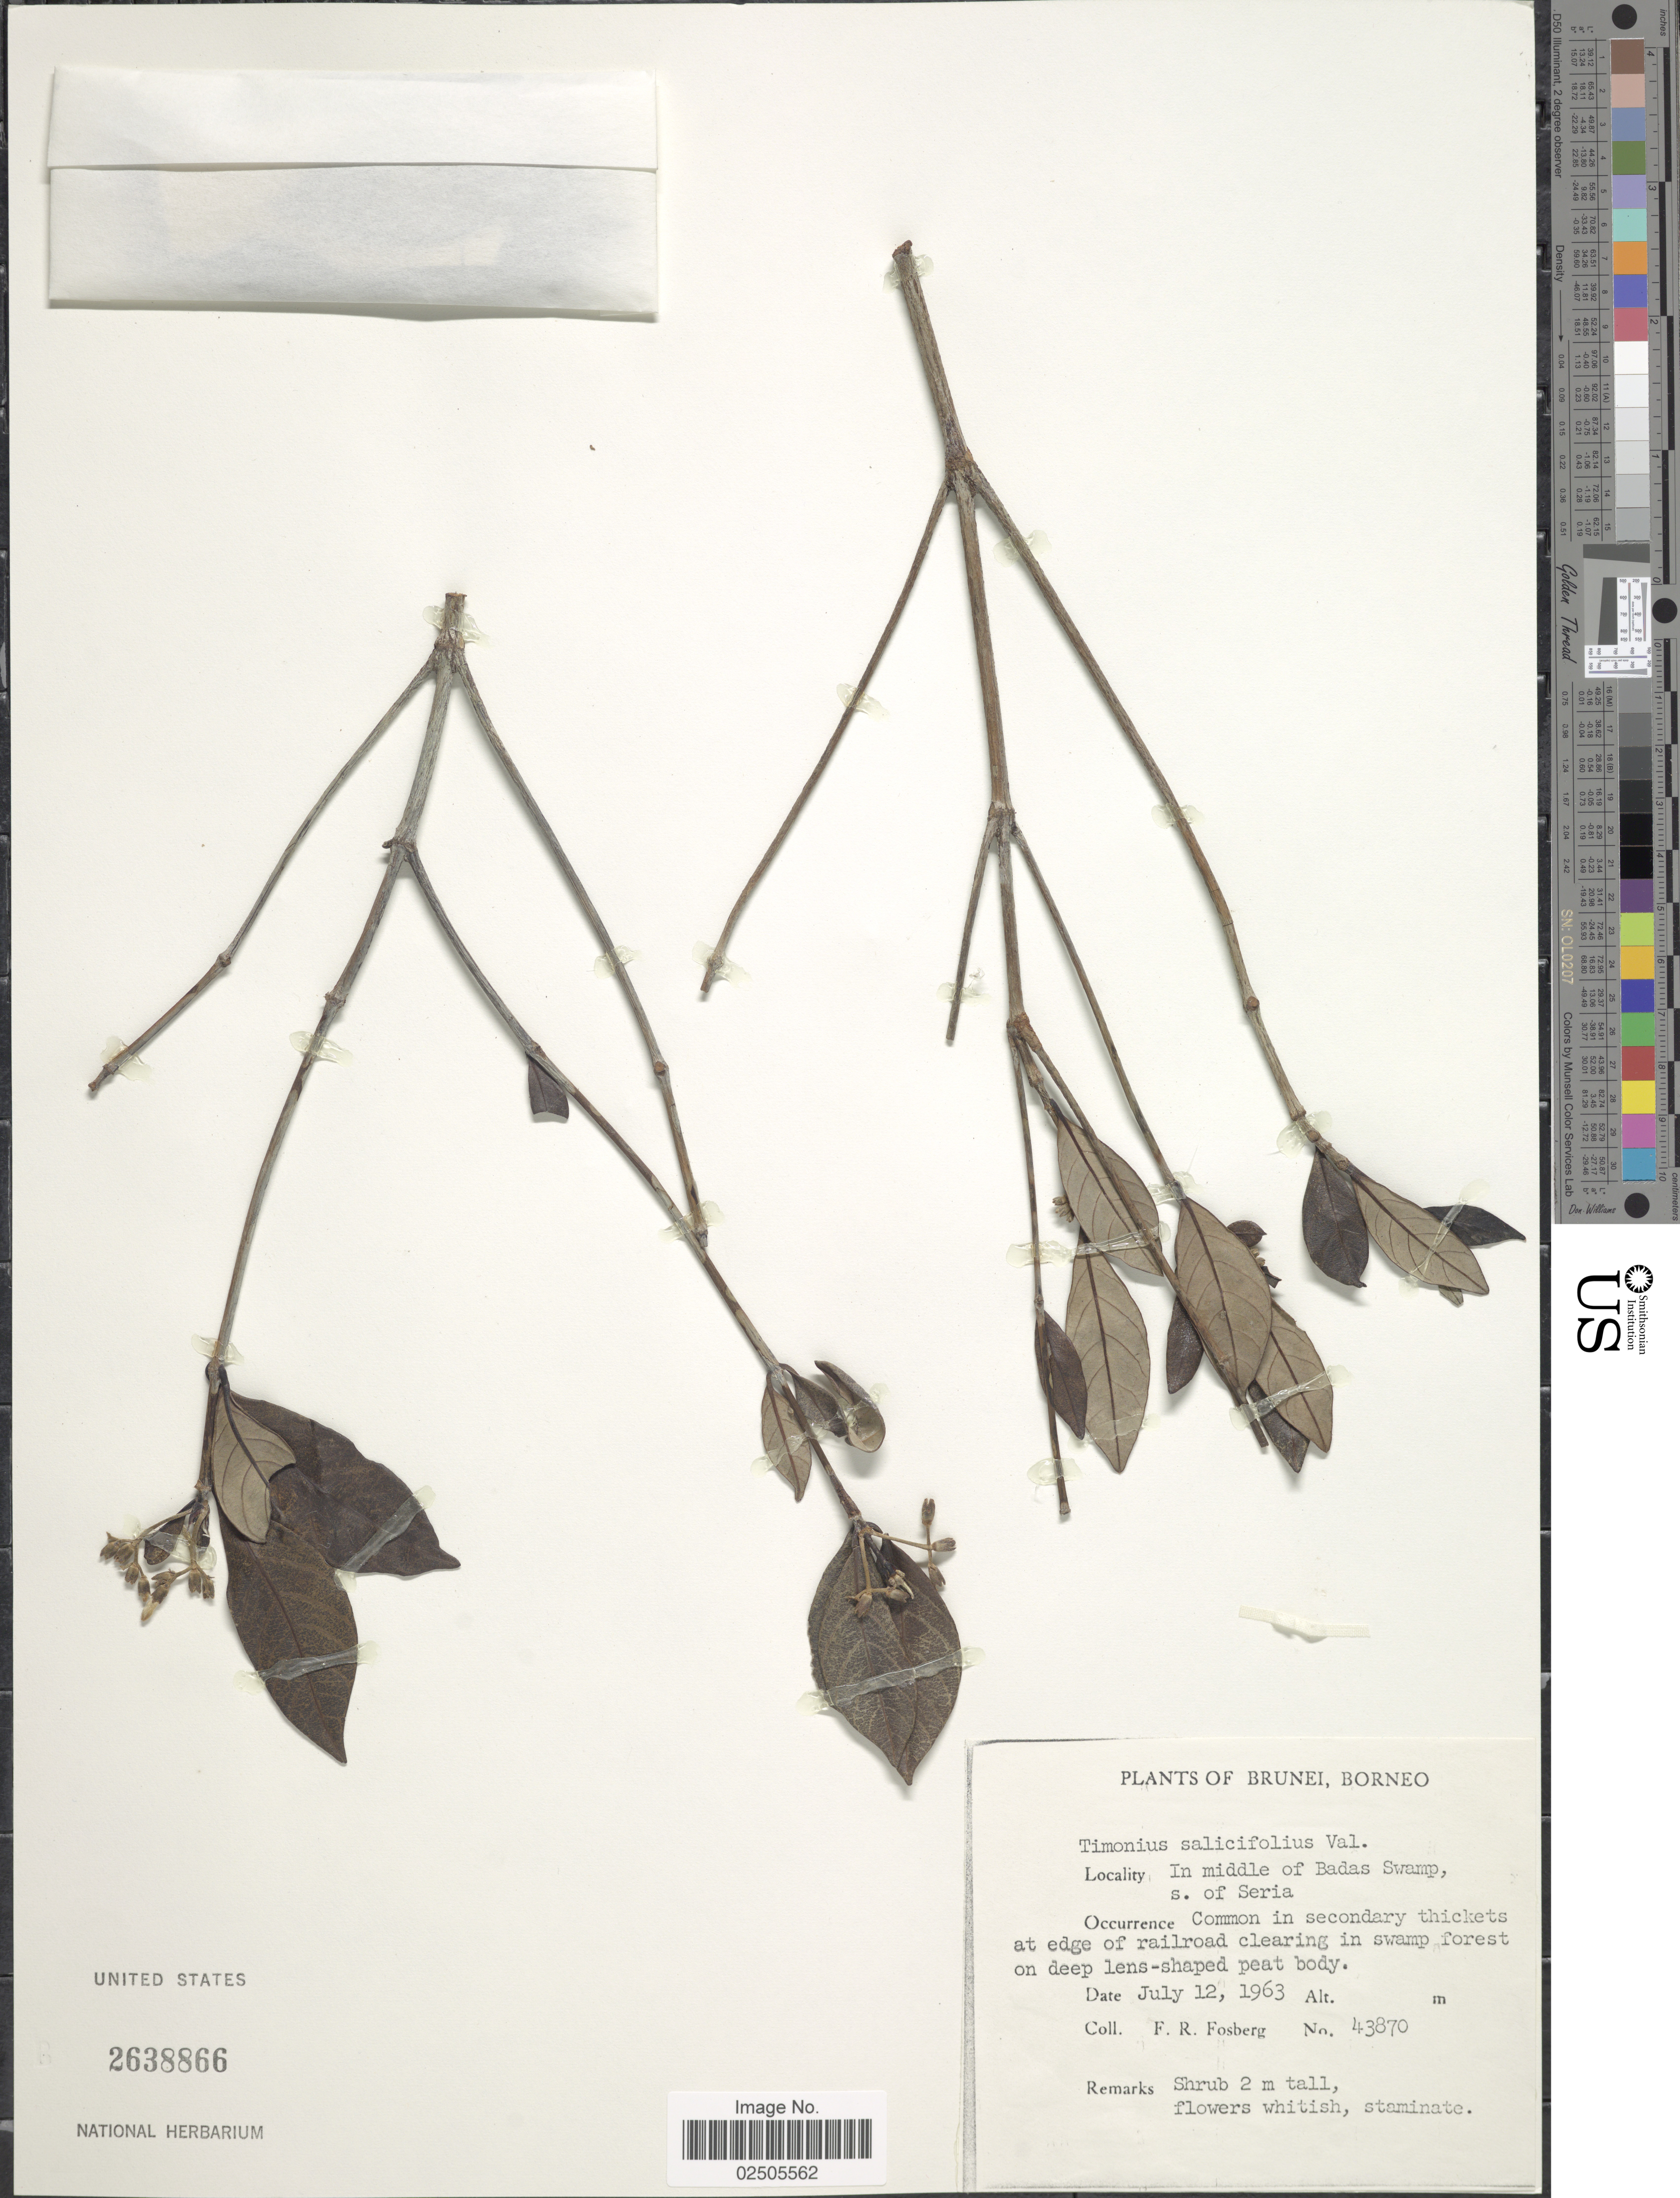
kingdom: Plantae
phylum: Tracheophyta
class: Magnoliopsida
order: Gentianales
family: Rubiaceae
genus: Timonius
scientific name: Timonius salicifolius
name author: Valeton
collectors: F. R. Fosberg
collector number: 43870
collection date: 1963-07-12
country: Brunei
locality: Borneo, In middle of Badas Swamp, s. of Seria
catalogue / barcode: US 2638866